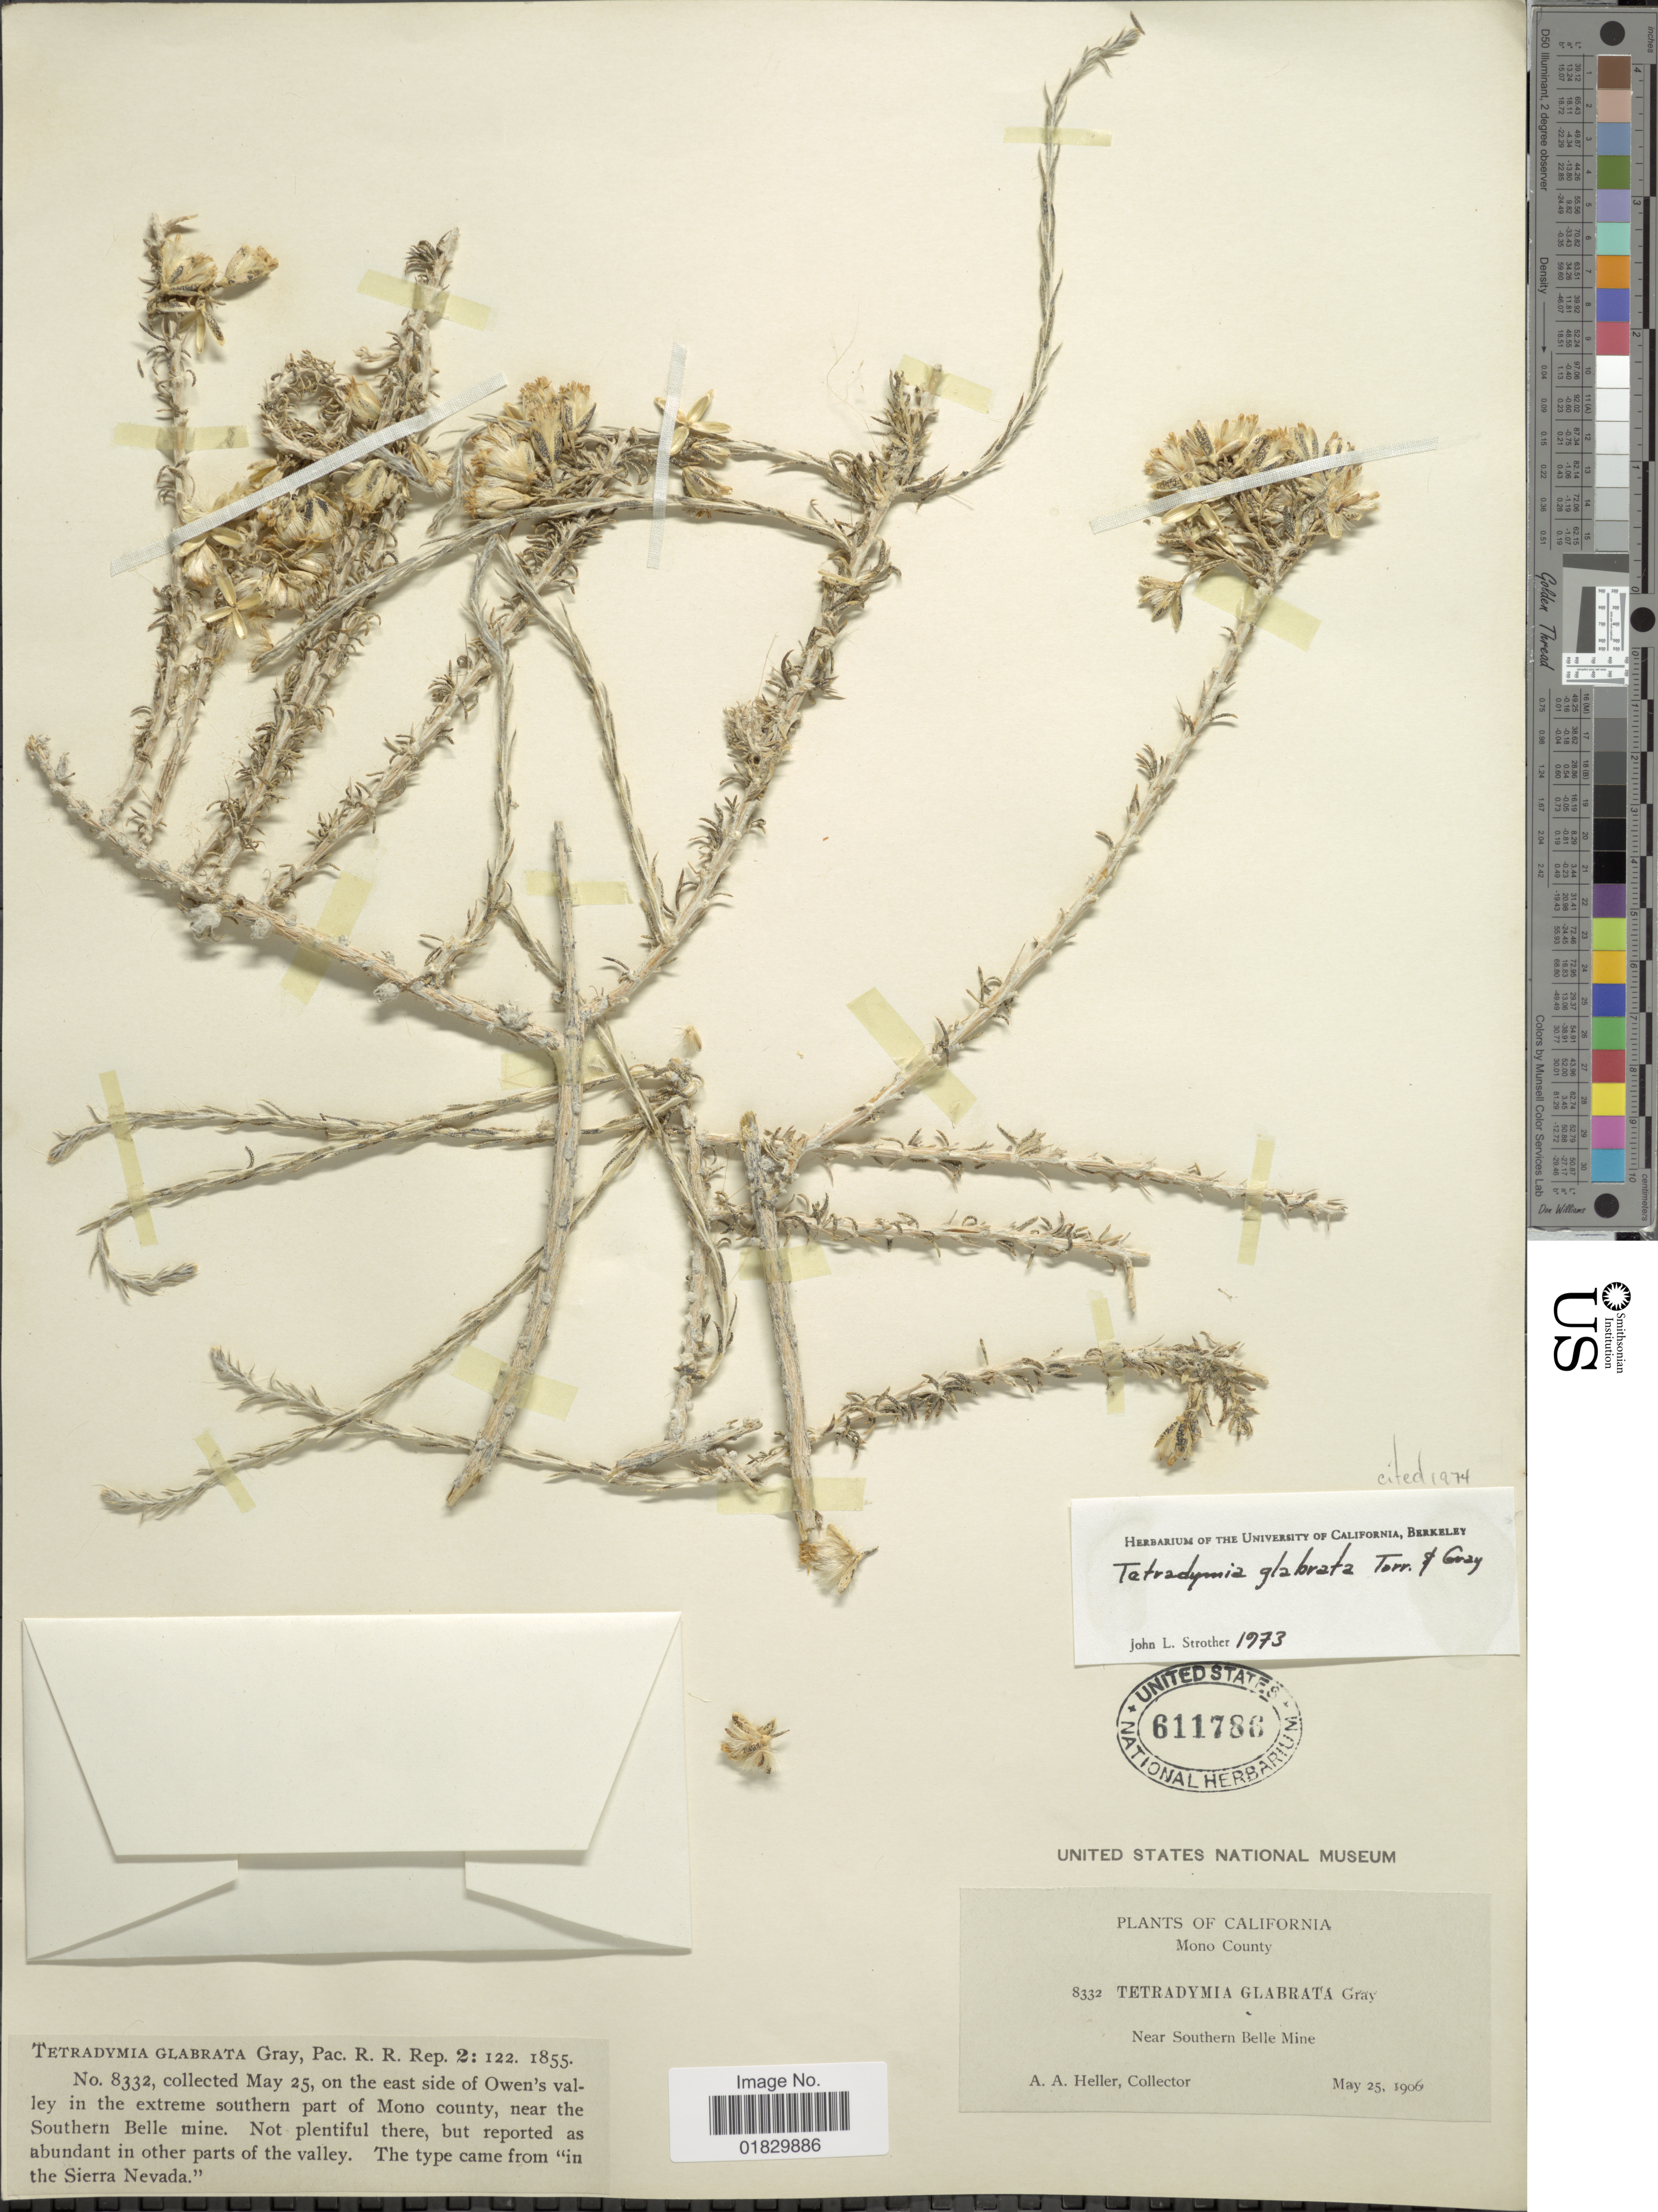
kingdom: Plantae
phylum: Tracheophyta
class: Magnoliopsida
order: Asterales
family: Asteraceae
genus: Tetradymia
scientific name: Tetradymia glabrata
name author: Torr. & A. Gray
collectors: A. A. Heller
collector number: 8332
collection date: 1906-05-25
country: United States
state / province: California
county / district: Mono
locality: Mono County, bnear Southern Belle Mine, On the east side of Owen' s valley in the extreme southern part of Mono Countym near the Southern Belle Mine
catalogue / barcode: US 611786